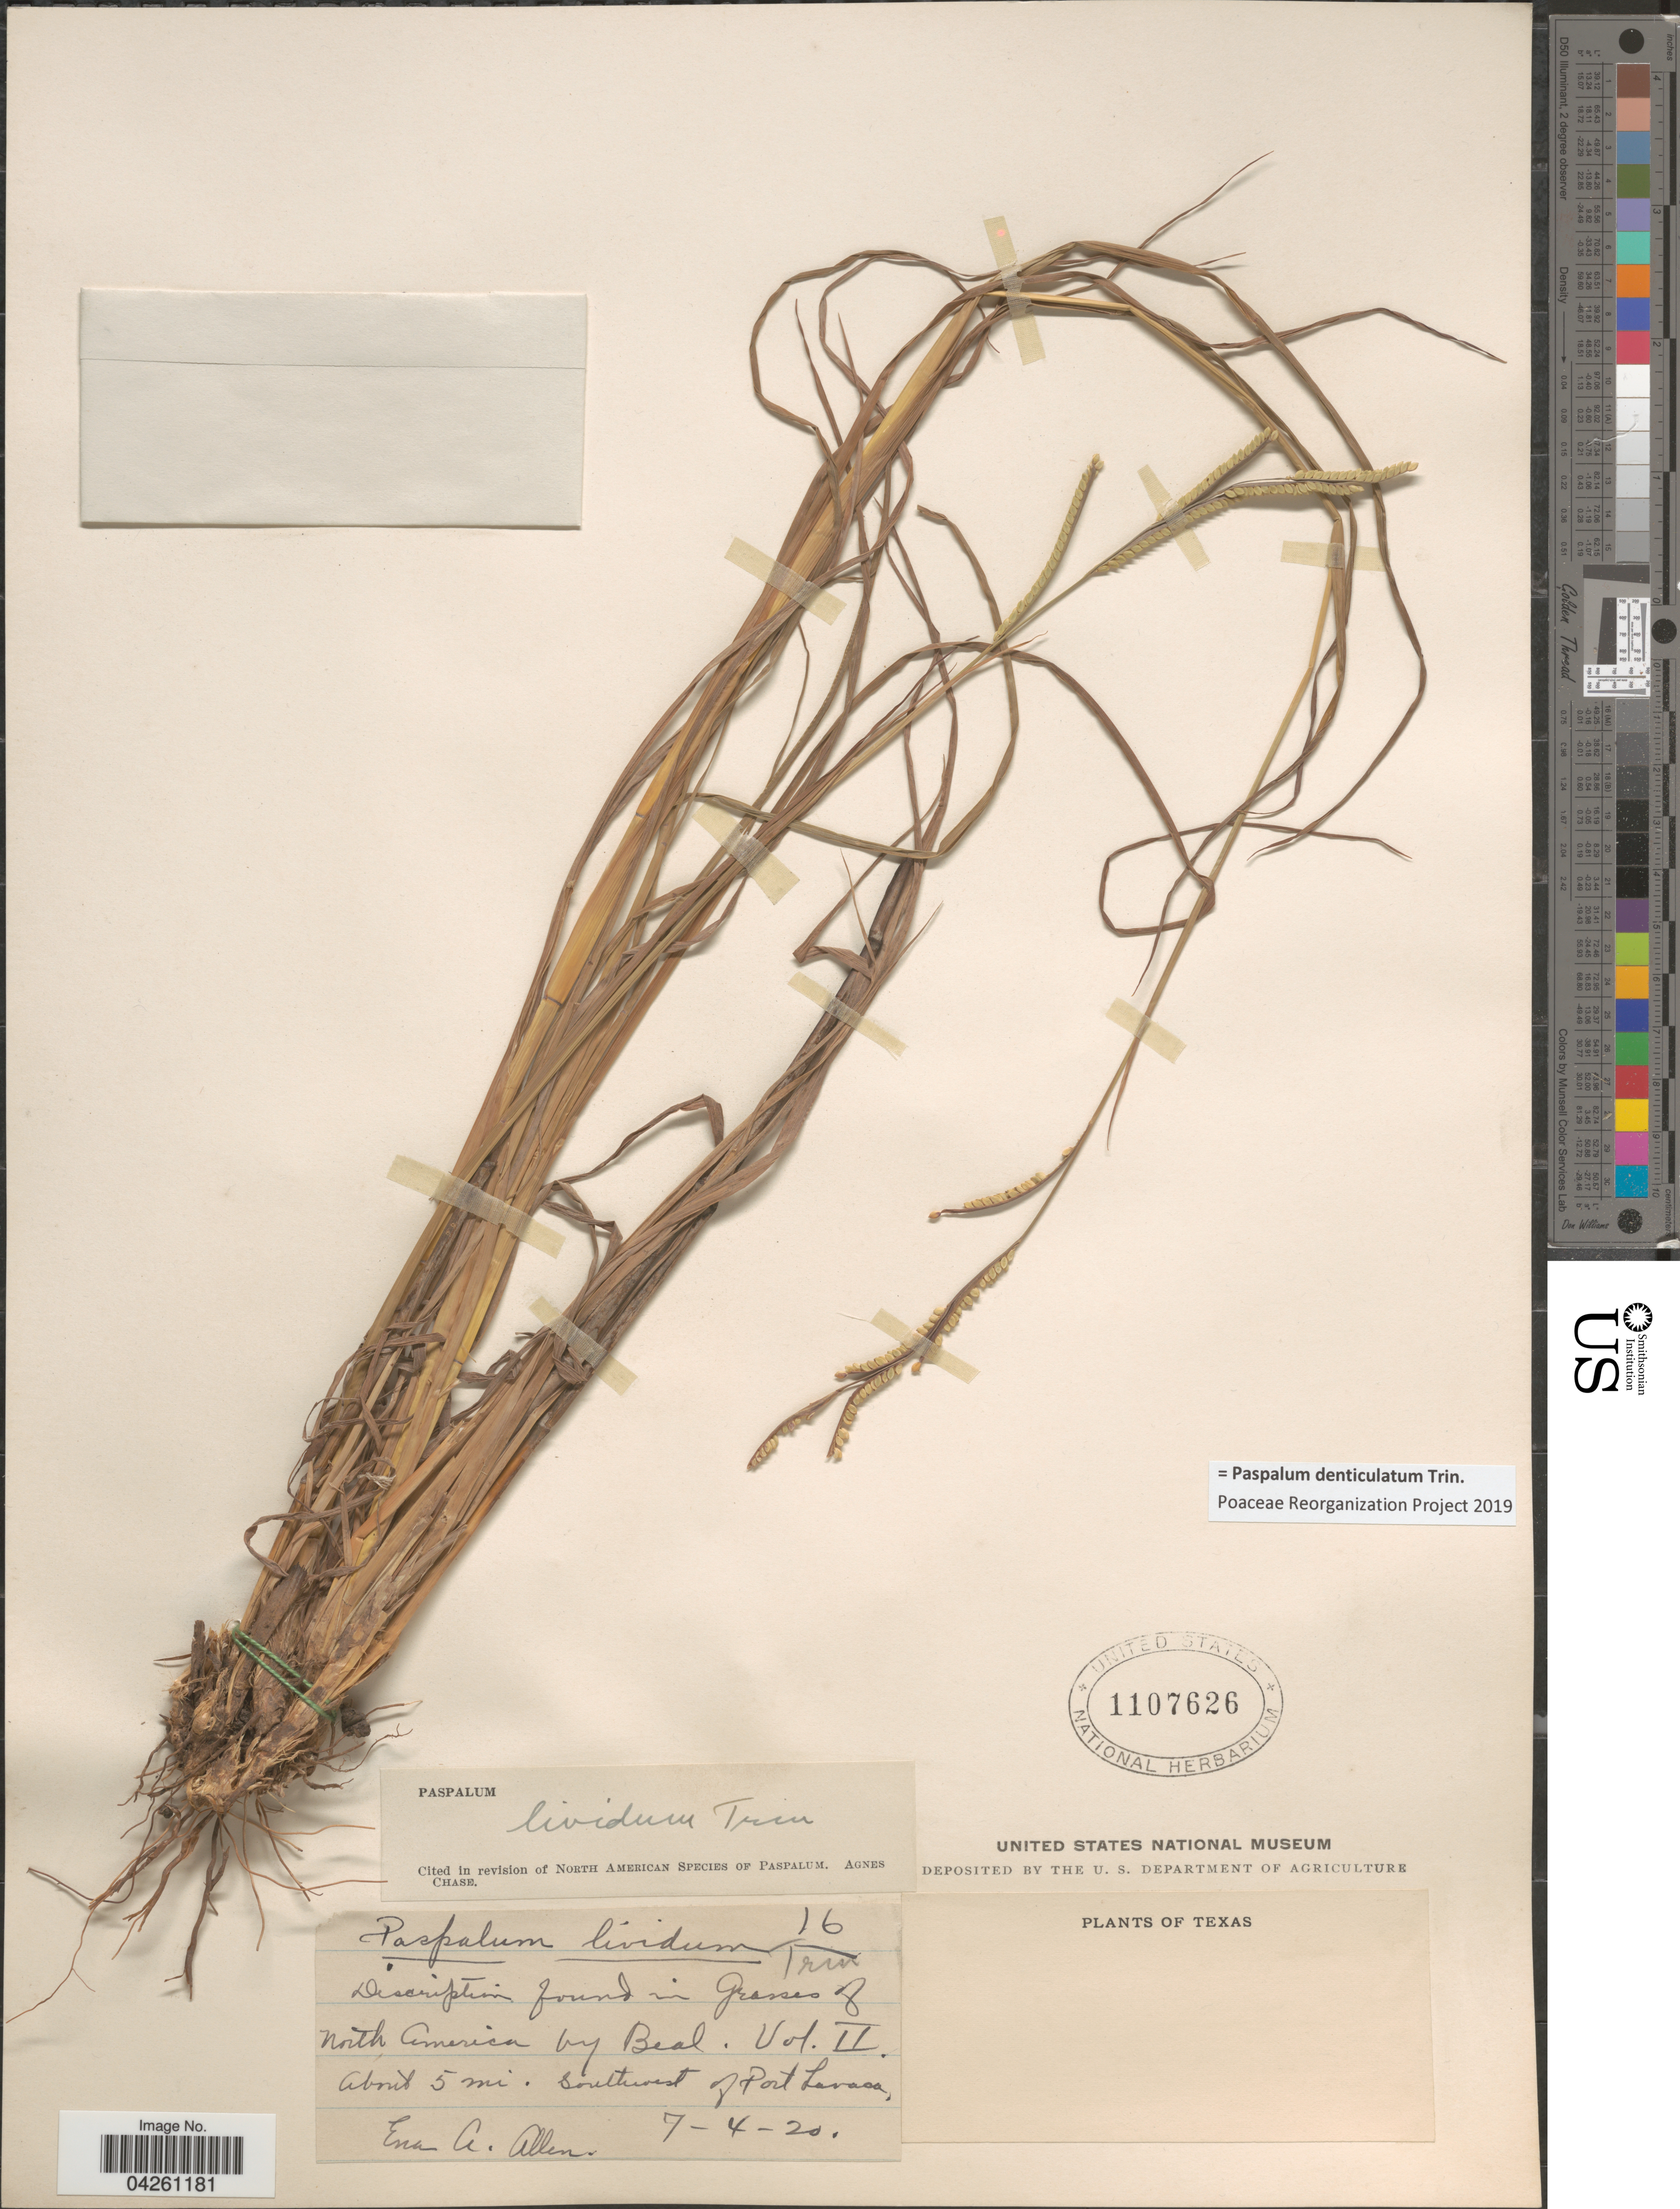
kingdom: Plantae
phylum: Tracheophyta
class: Liliopsida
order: Poales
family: Poaceae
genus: Paspalum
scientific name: Paspalum denticulatum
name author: Trin.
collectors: E. A. Allen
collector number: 16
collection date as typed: Transcribed d/m/y: 4/7/20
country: United States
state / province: Texas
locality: About 5 mi. southwest of Port Lavaca.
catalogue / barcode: US 1107626